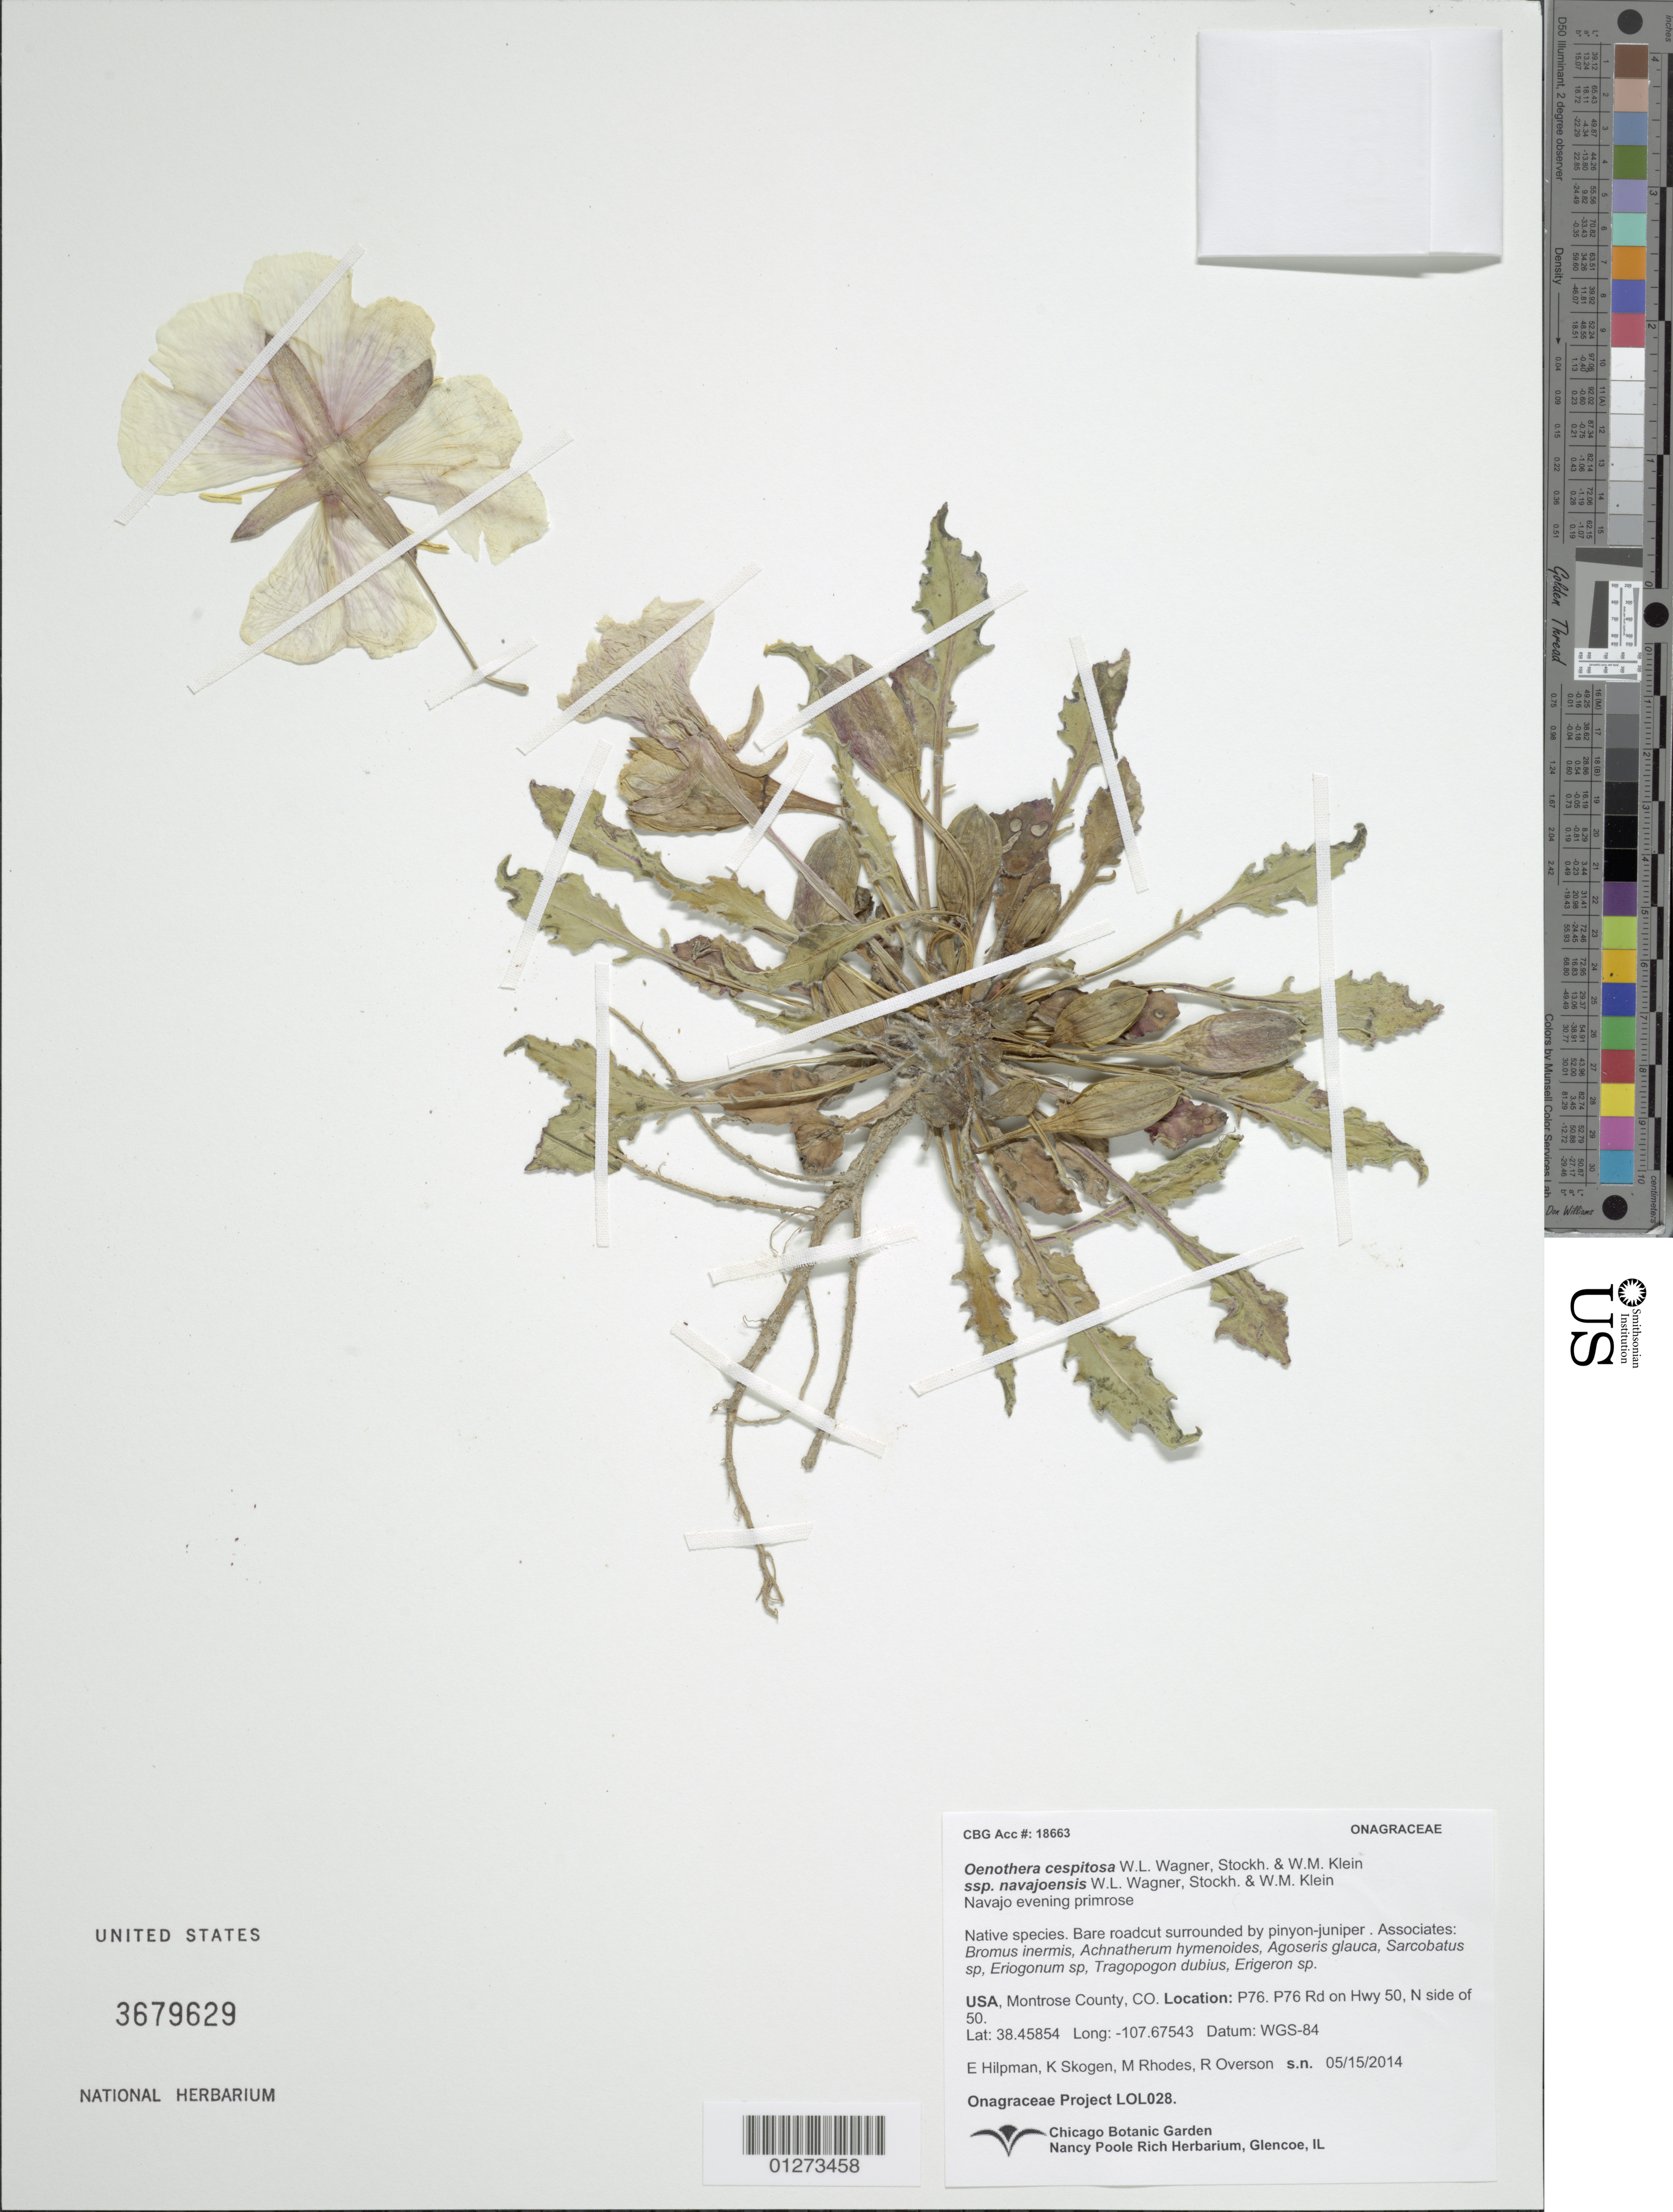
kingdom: Plantae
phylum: Tracheophyta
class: Magnoliopsida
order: Myrtales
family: Onagraceae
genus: Oenothera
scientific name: Oenothera cespitosa subsp. navajoensis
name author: W.L. Wagner et al.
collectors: Onagraceae Project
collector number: LOL 028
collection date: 2014-05-15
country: United States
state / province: Colorado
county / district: Montrose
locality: P76 Rd on Hwy 50, N side of 50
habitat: pinyon-juniper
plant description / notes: CHIC, US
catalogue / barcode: US 3679629